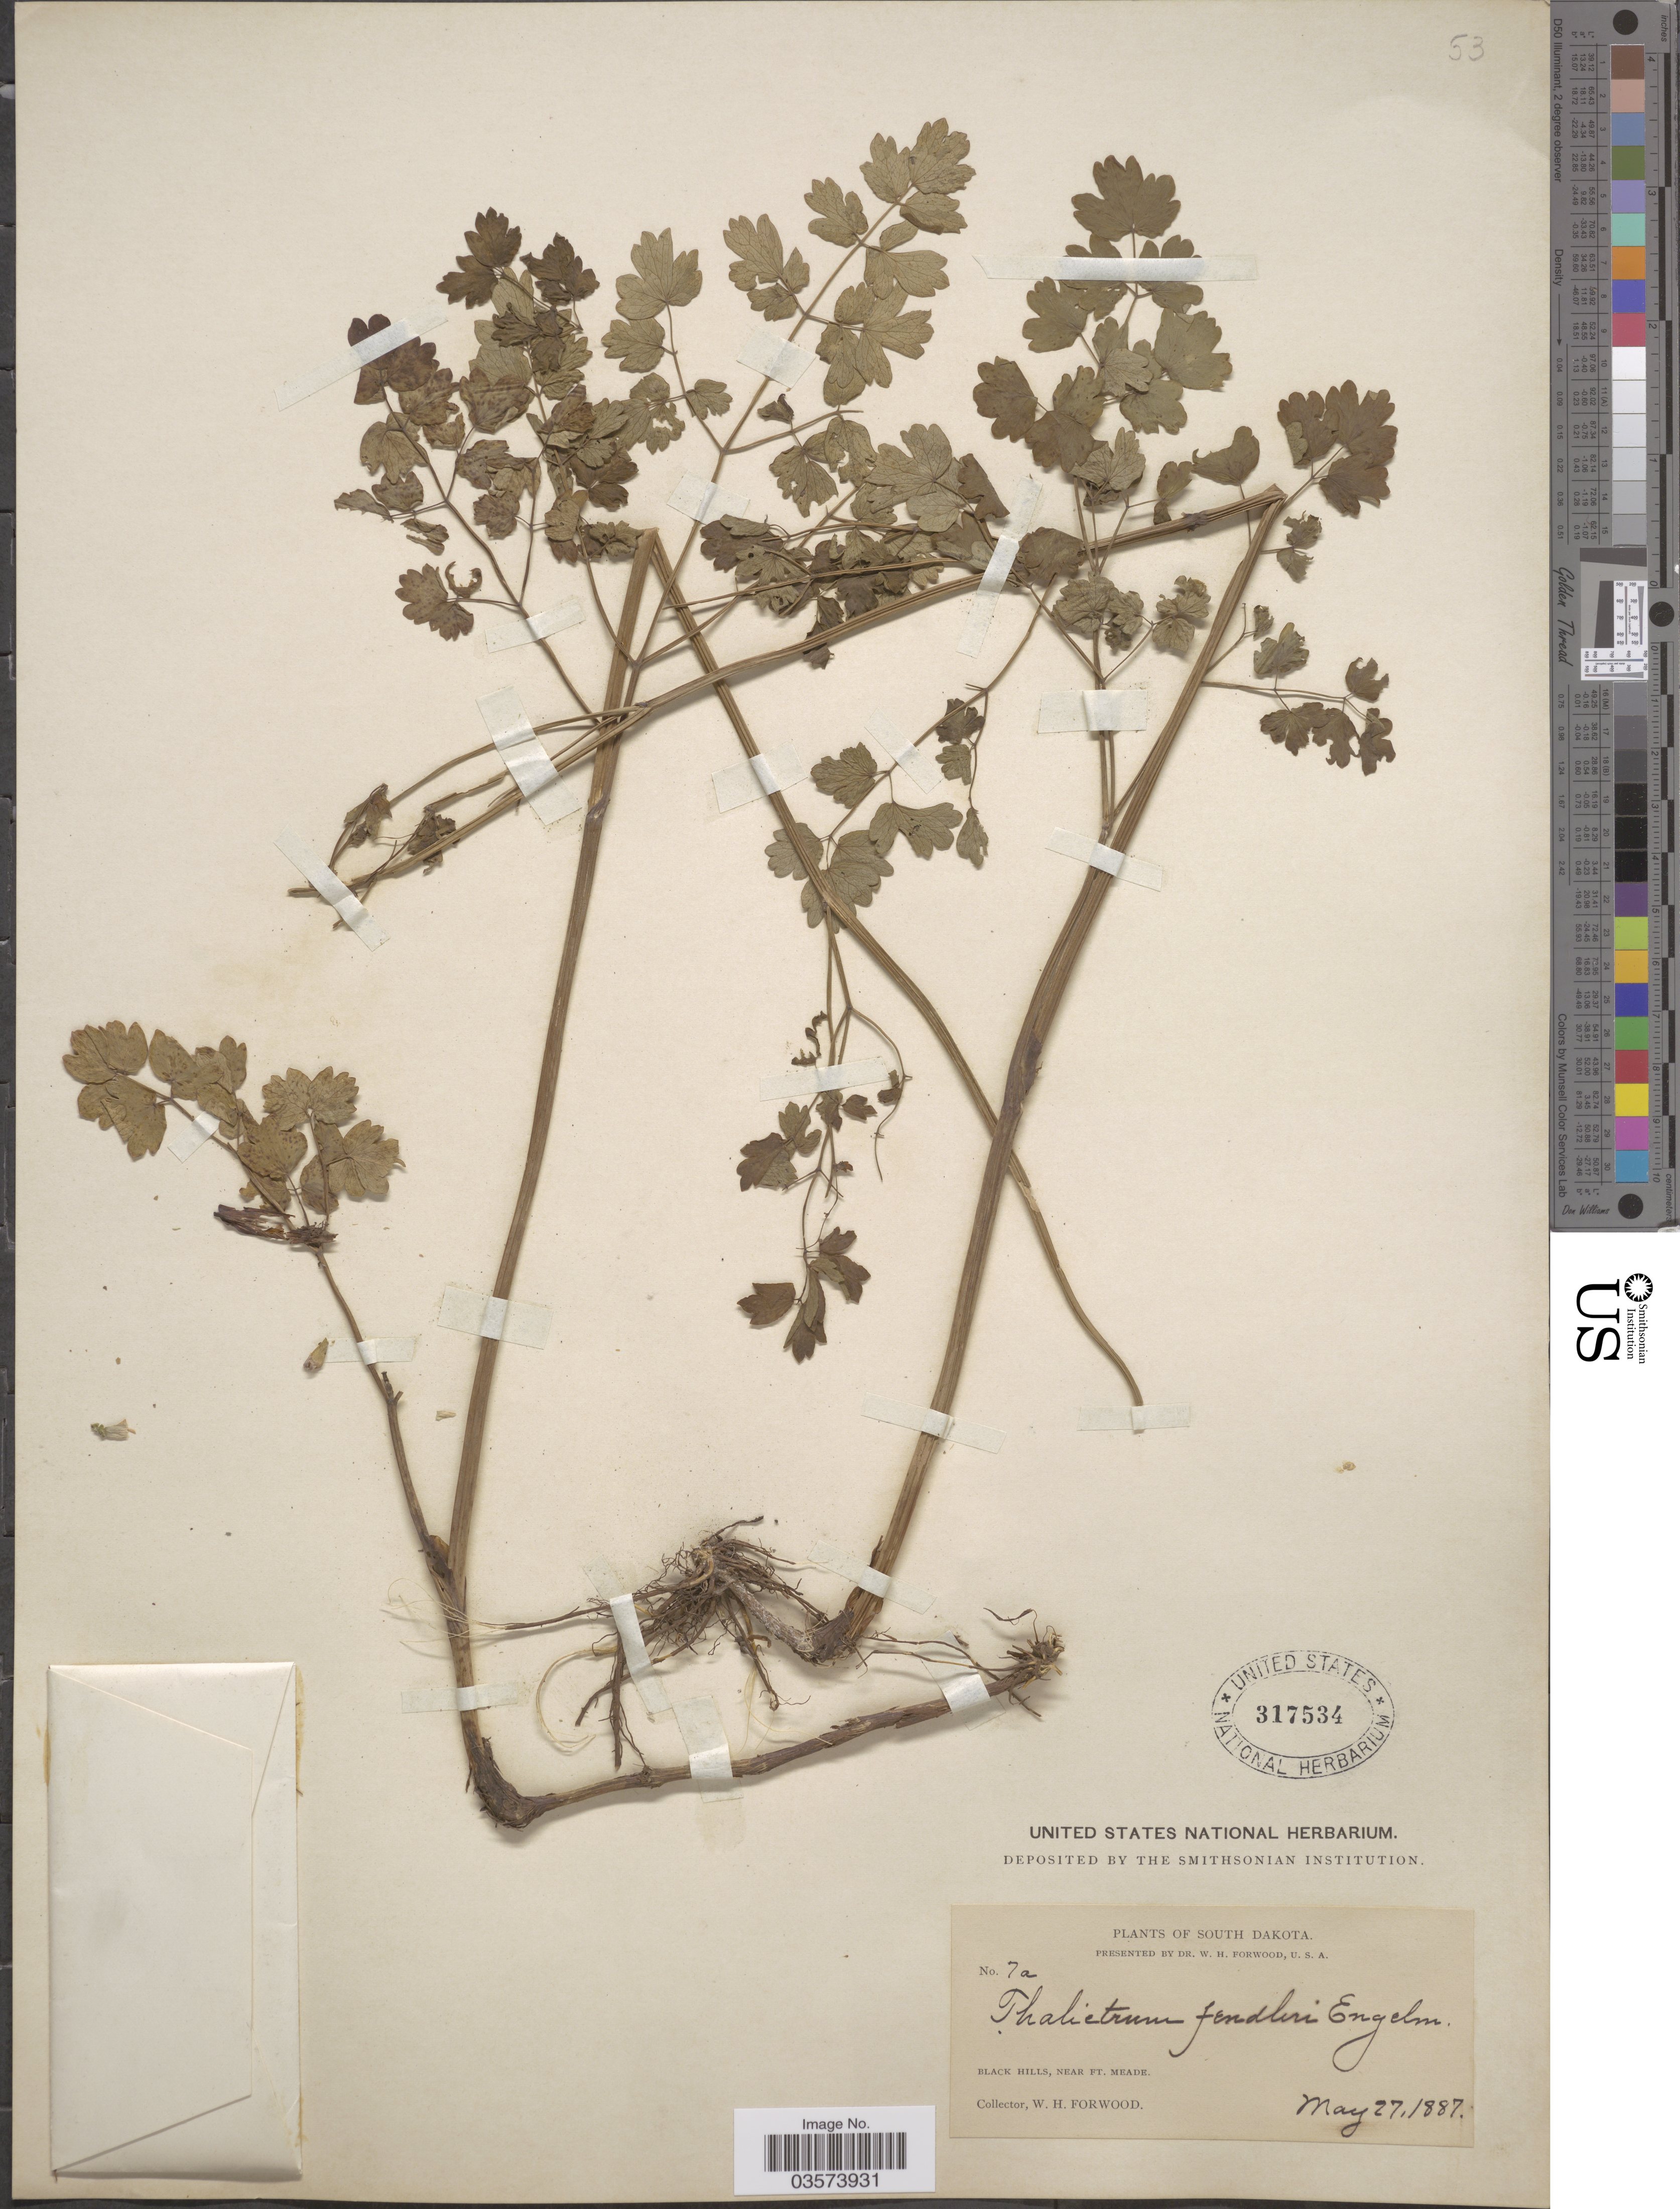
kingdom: Plantae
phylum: Tracheophyta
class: Magnoliopsida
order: Ranunculales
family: Ranunculaceae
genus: Thalictrum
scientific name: Thalictrum fendleri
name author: Engelm. ex A. Gray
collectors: W. Forwood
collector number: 7a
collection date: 1887-05-27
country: United States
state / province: South Dakota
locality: Black Hills, Near Ft. Meade.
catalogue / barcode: US 317534